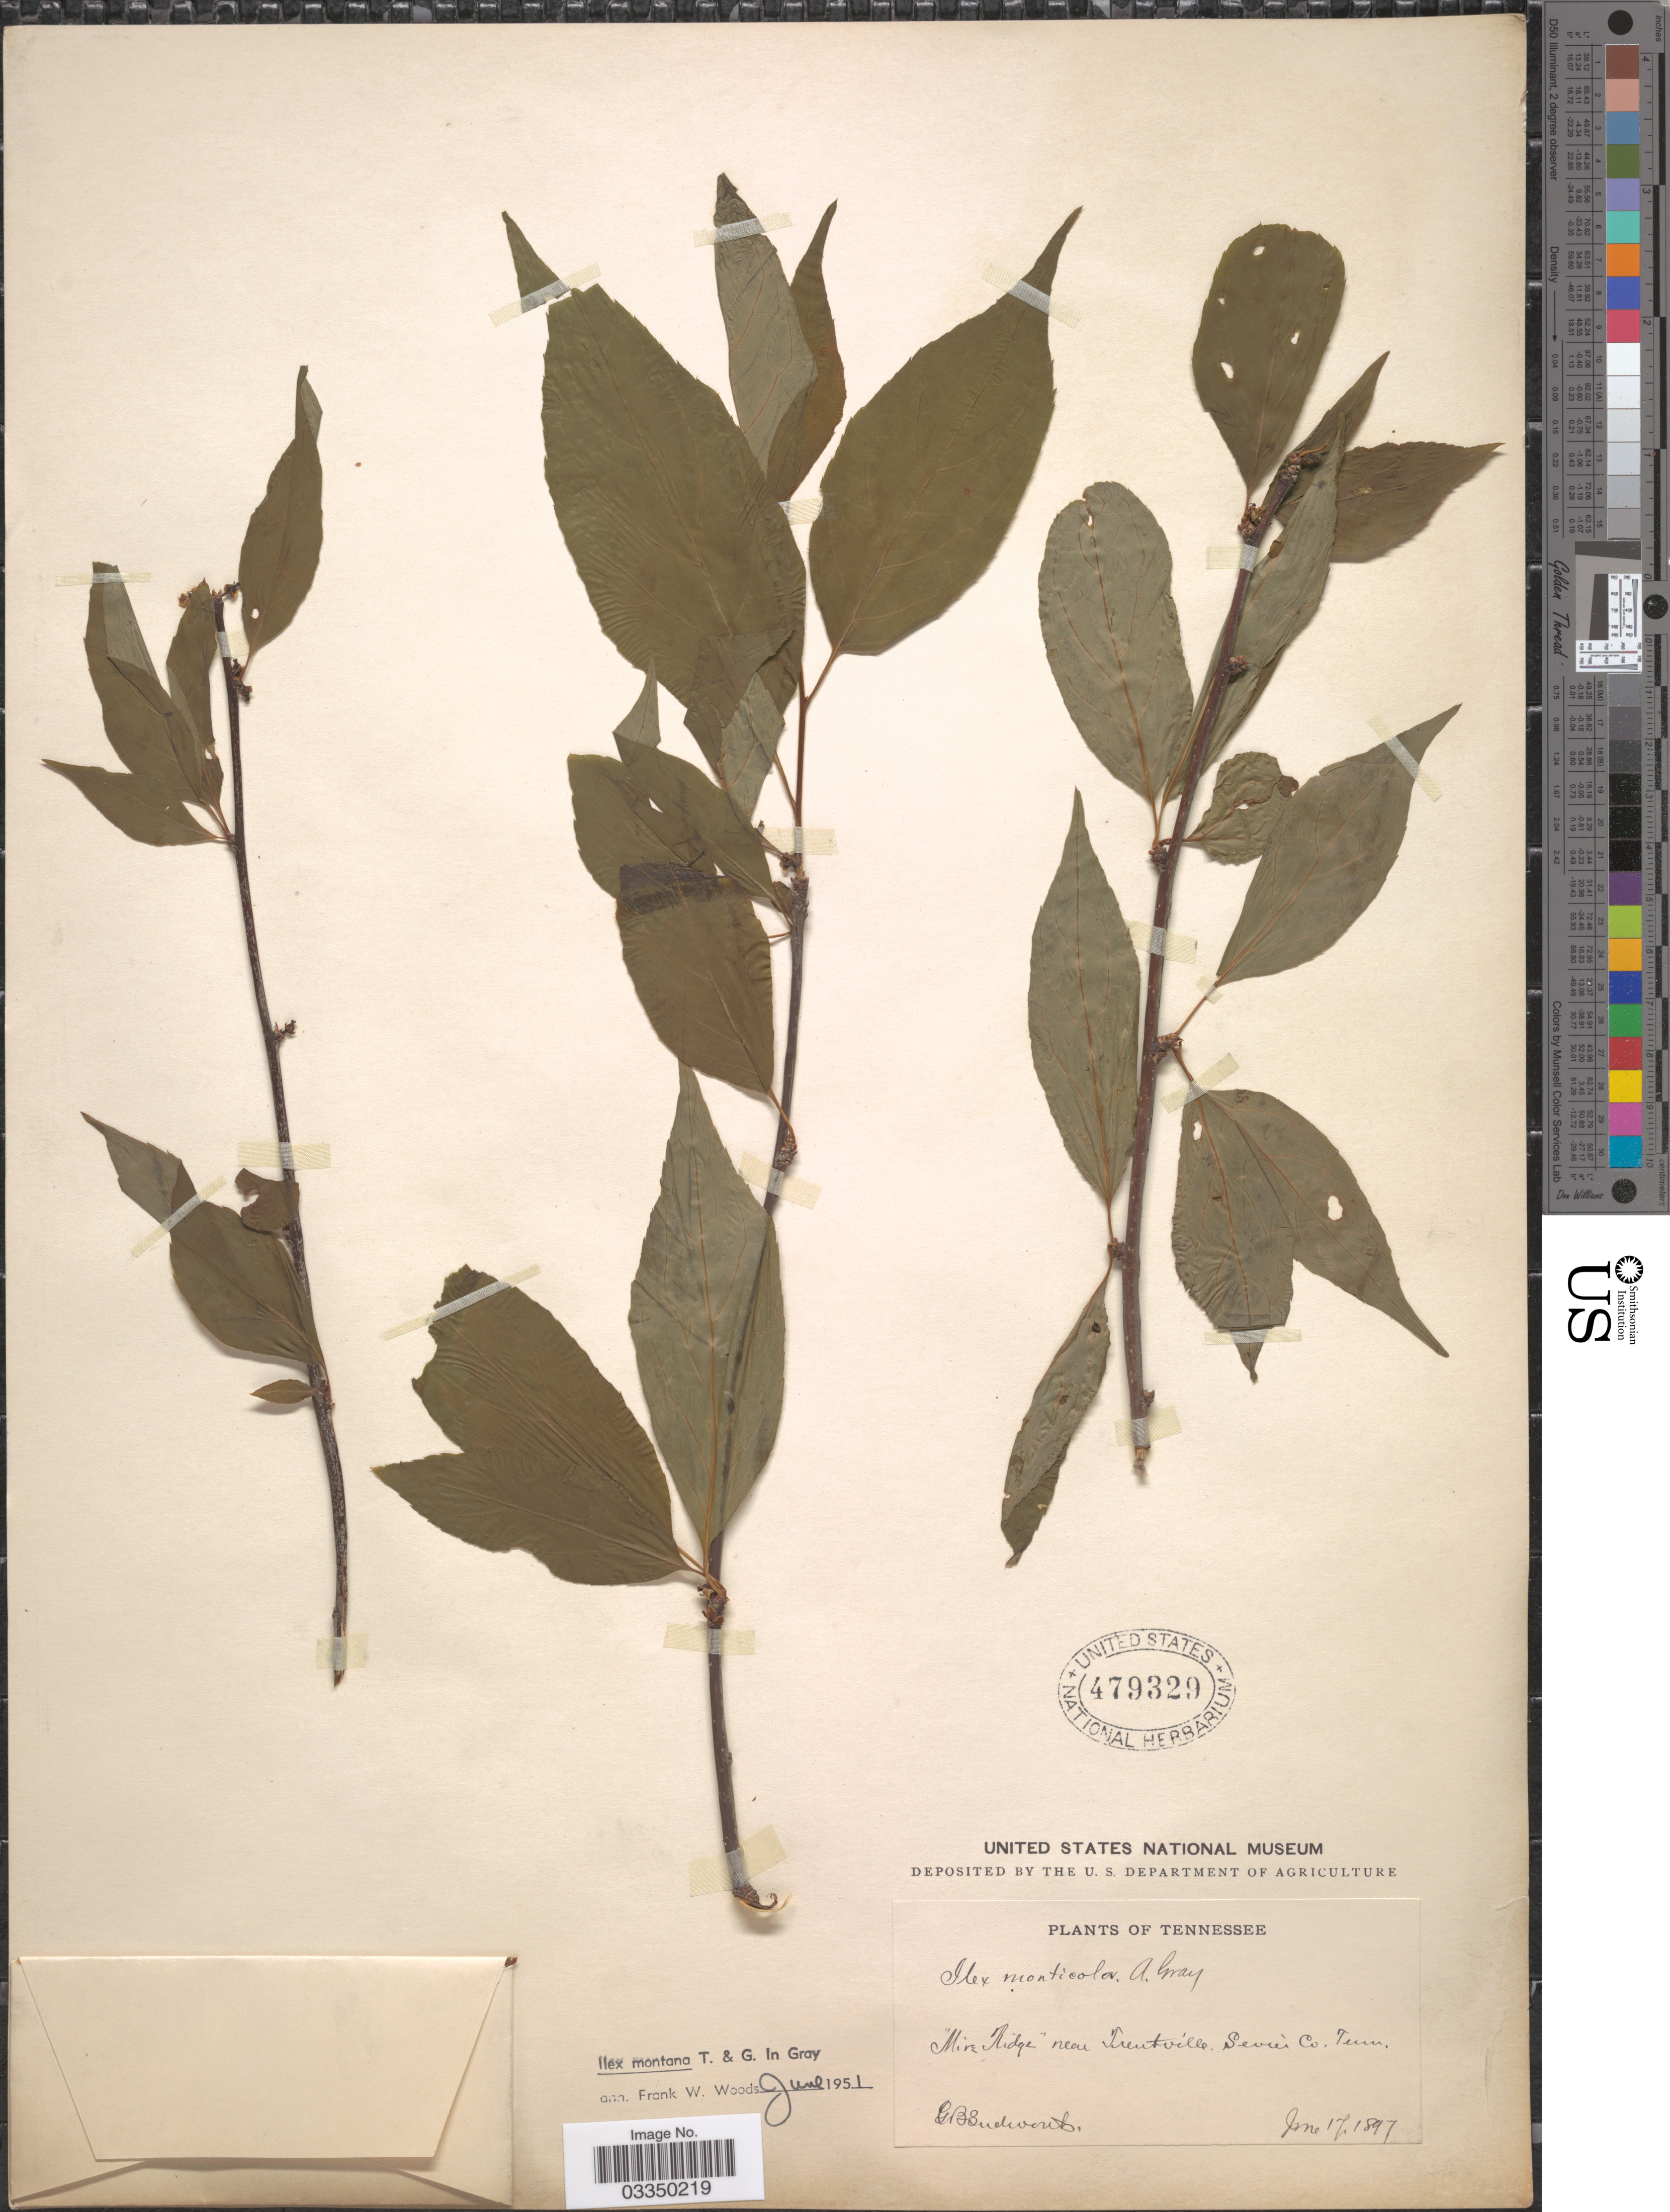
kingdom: Plantae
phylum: Tracheophyta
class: Magnoliopsida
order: Aquifoliales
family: Aquifoliaceae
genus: Ilex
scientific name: Ilex montana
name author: Torr. & A. Gray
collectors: G. B. Sudworth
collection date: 1897-06-17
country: United States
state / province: Tennessee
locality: Mire Ridge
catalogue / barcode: US 479329